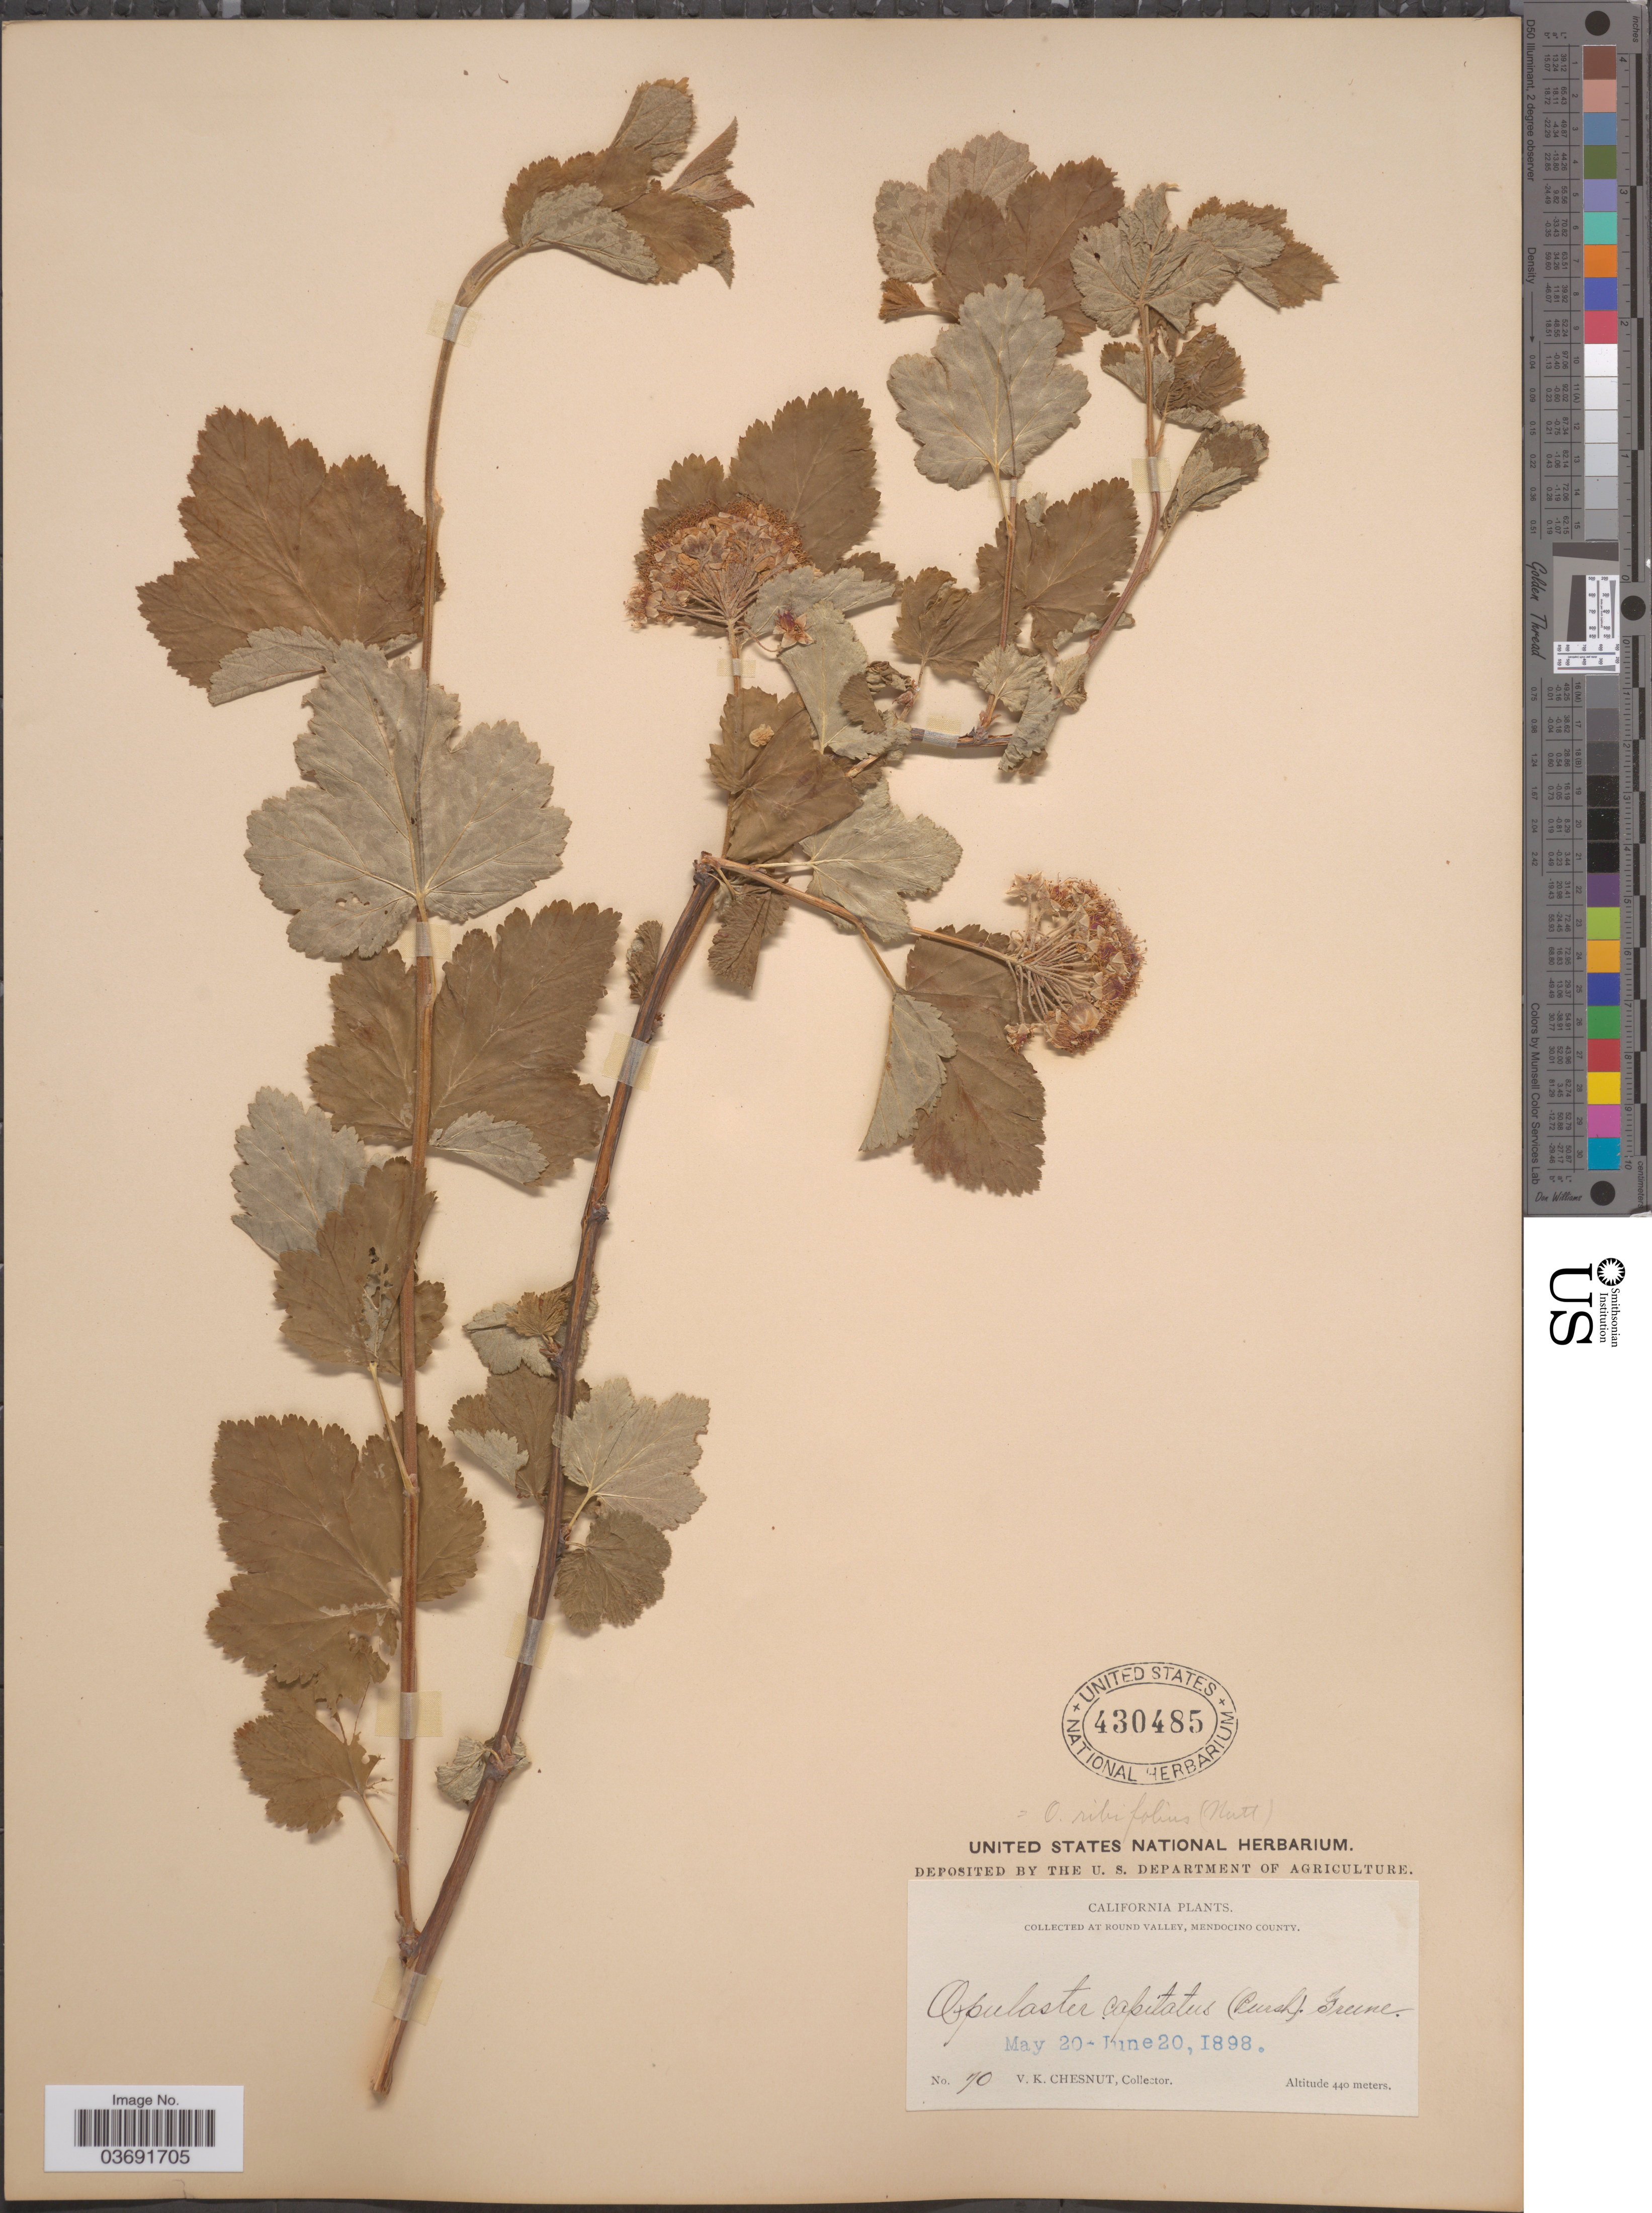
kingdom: Plantae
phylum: Tracheophyta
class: Magnoliopsida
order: Rosales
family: Rosaceae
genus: Physocarpus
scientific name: Physocarpus capitatus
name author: (Pursh) Kuntze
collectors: V. Chesnut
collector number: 70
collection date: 1898-05-20/1898-06-20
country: United States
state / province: California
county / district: Mendocino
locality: Round Valley, Mendocino County.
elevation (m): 440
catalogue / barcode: US 430485